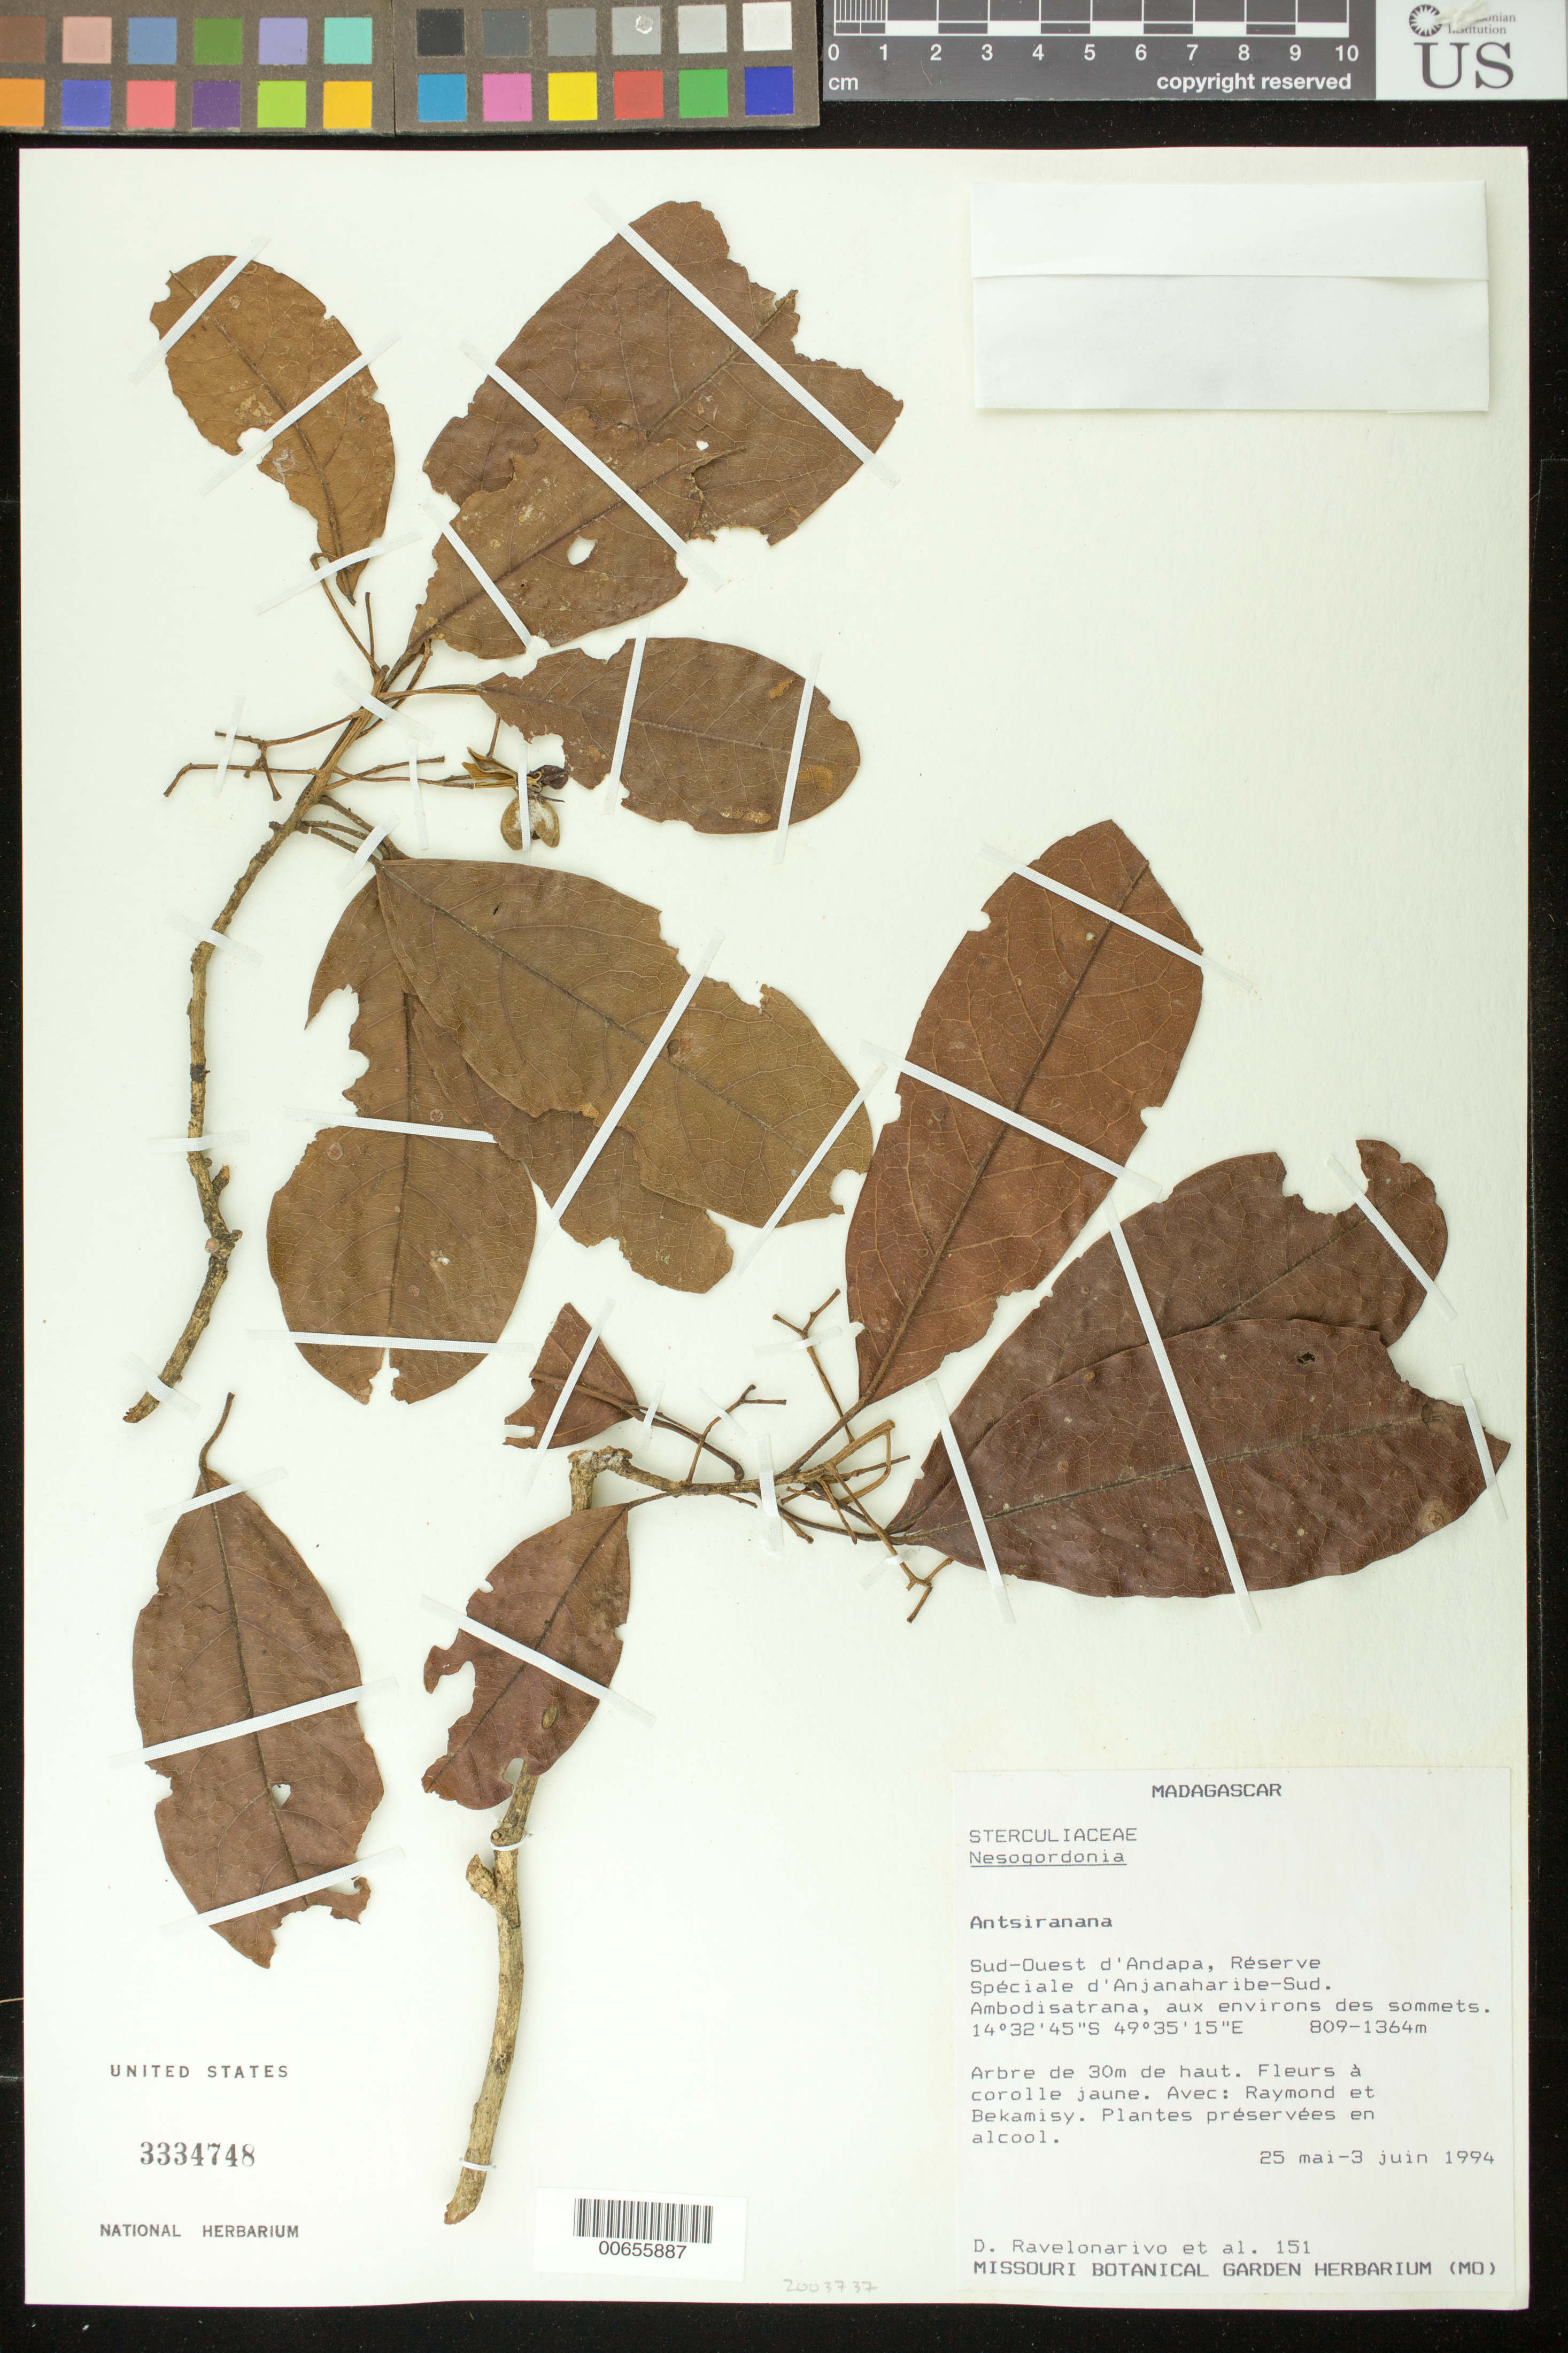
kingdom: Plantae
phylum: Tracheophyta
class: Magnoliopsida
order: Malvales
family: Malvaceae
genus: Nesogordonia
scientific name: Nesogordonia sp.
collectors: D. Ravelonarivo, -. Raymond & -. Bekamisy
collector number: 151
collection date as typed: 25 May 1994 to 03 Jun 1994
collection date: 1994-05-25/1994-06-03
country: Madagascar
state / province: Sava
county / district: Andapa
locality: Sud-Ouest d'Andapa, Réserve Spéciale d'Anjanaharibe-Sud, Ambodisatrana, aux environs des sommets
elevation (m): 809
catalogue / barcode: US 3334748